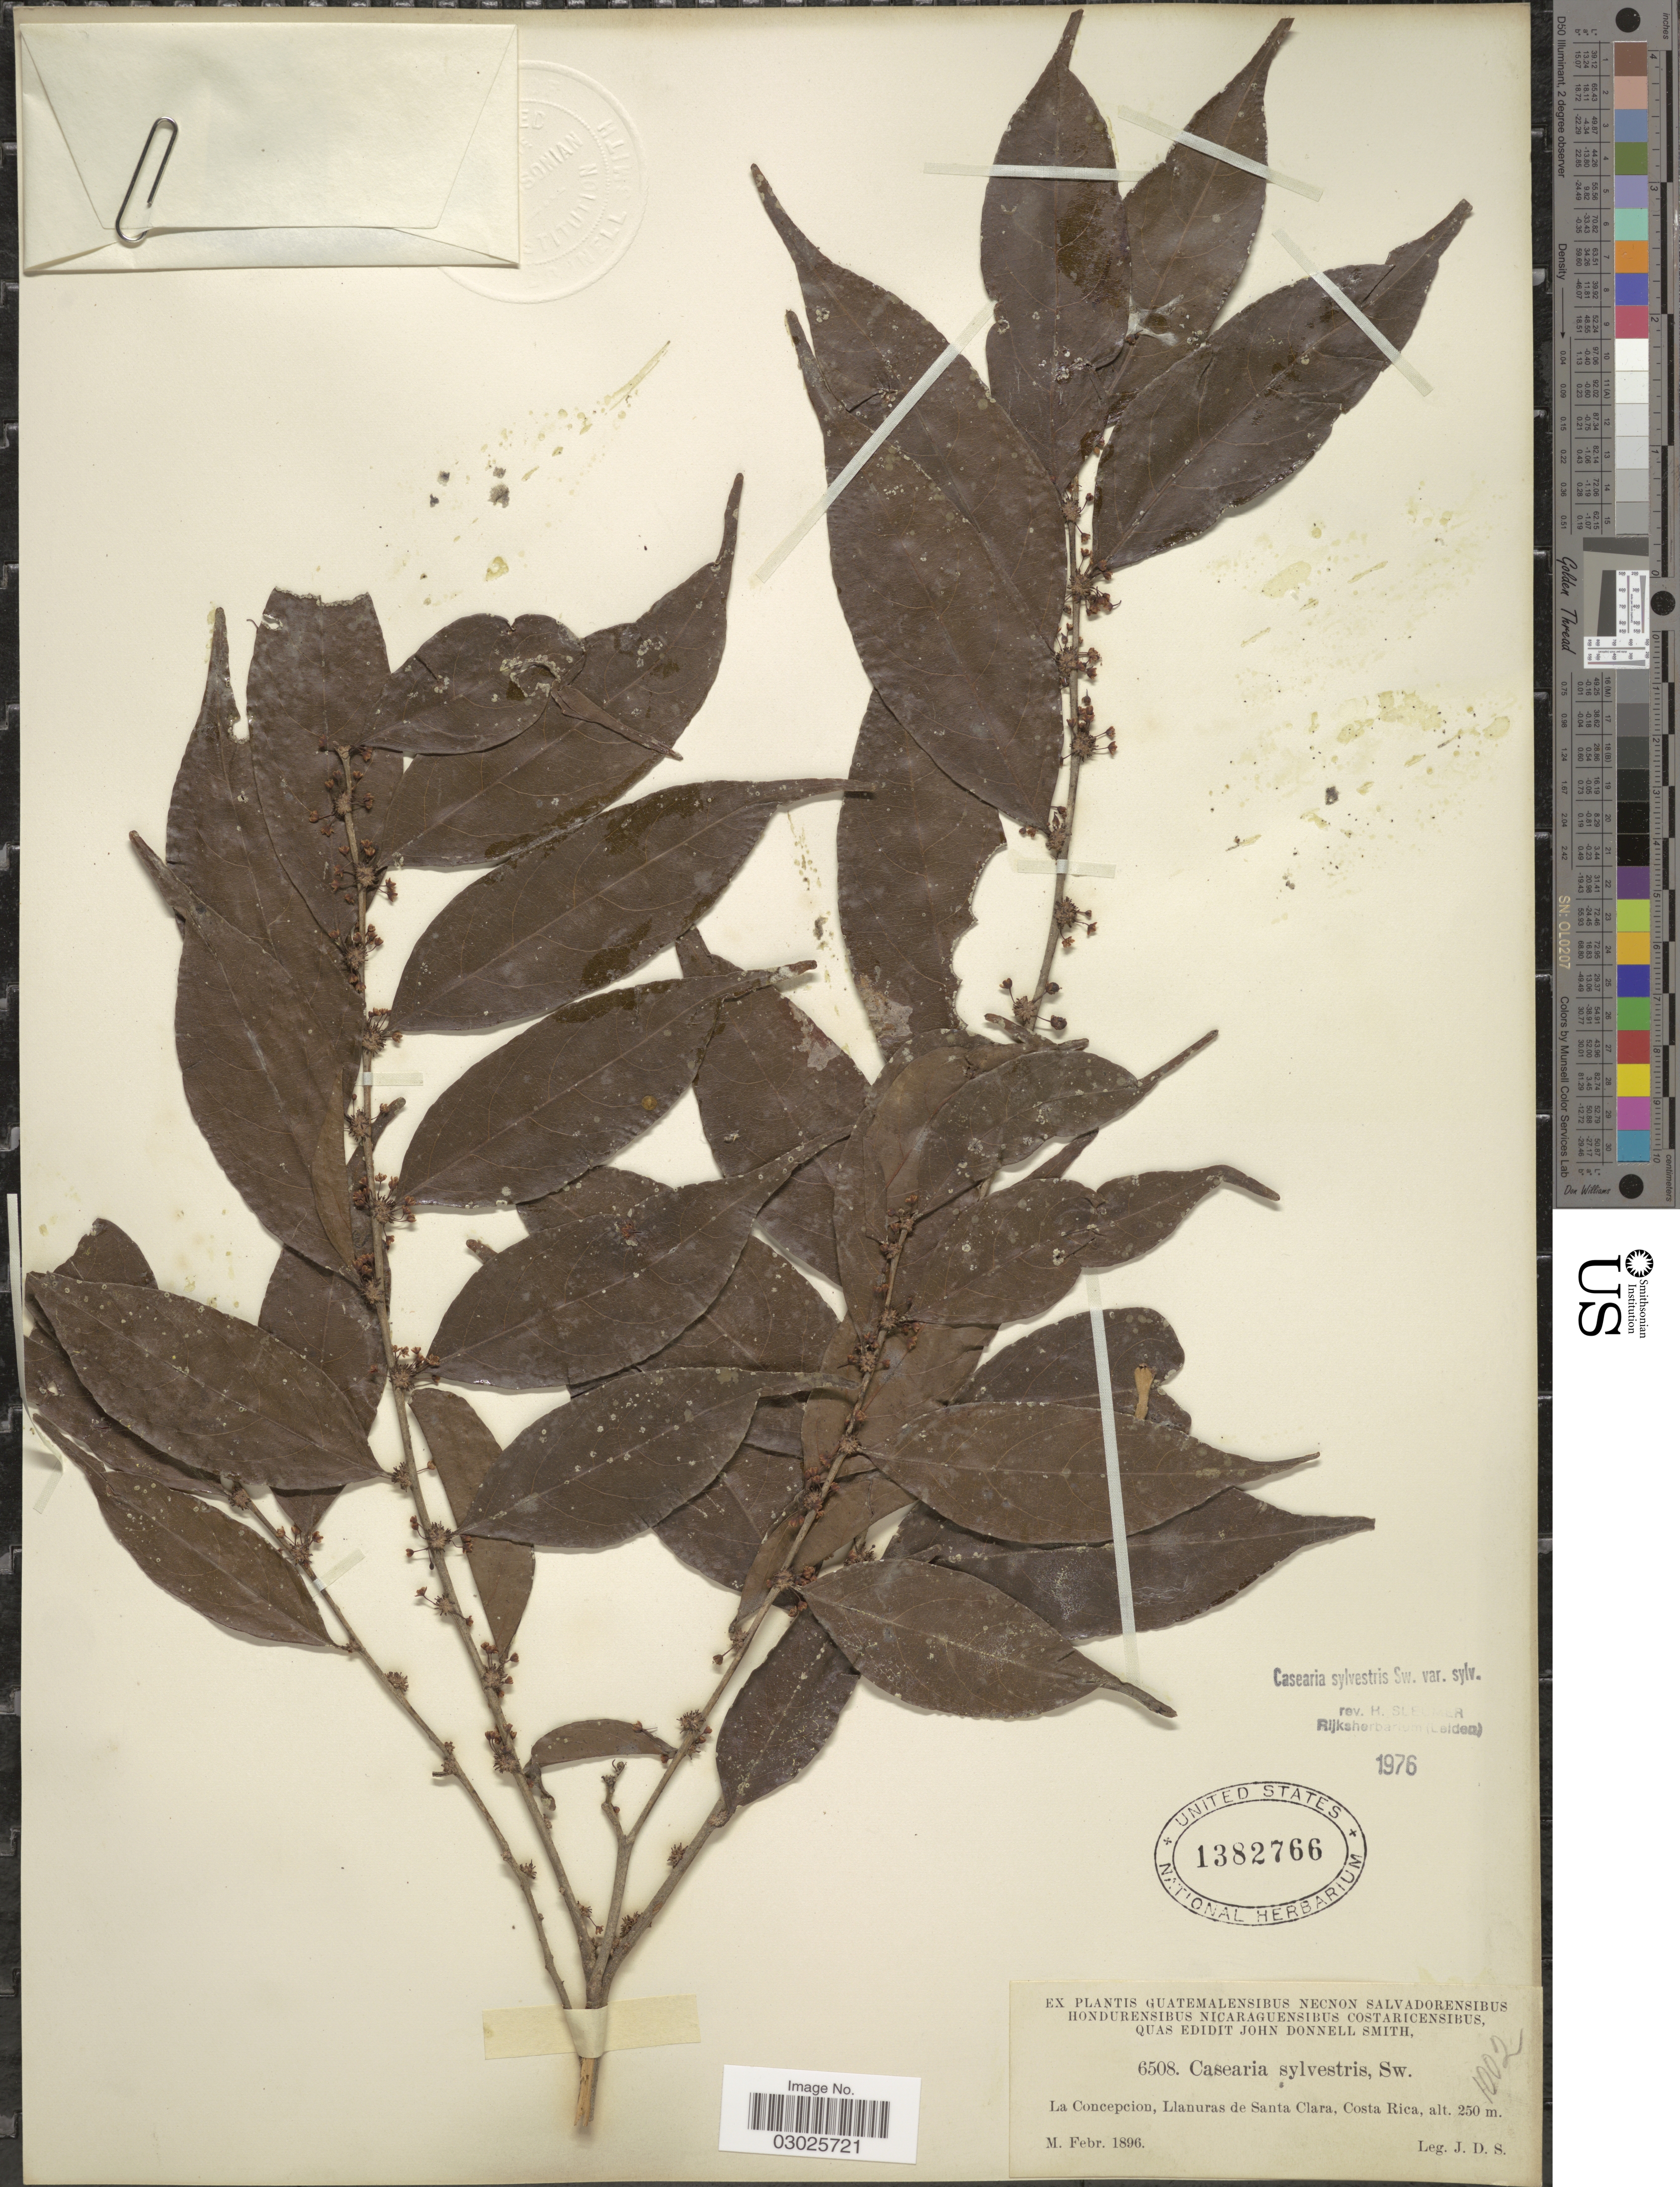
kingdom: Plantae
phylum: Tracheophyta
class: Magnoliopsida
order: Malpighiales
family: Salicaceae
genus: Casearia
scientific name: Casearia sylvestris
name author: Sw.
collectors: J. Donnell Smith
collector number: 6508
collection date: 1896-02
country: Costa Rica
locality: La Concepcion, Llanuras de Santa Clara.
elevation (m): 250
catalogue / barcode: US 1382766